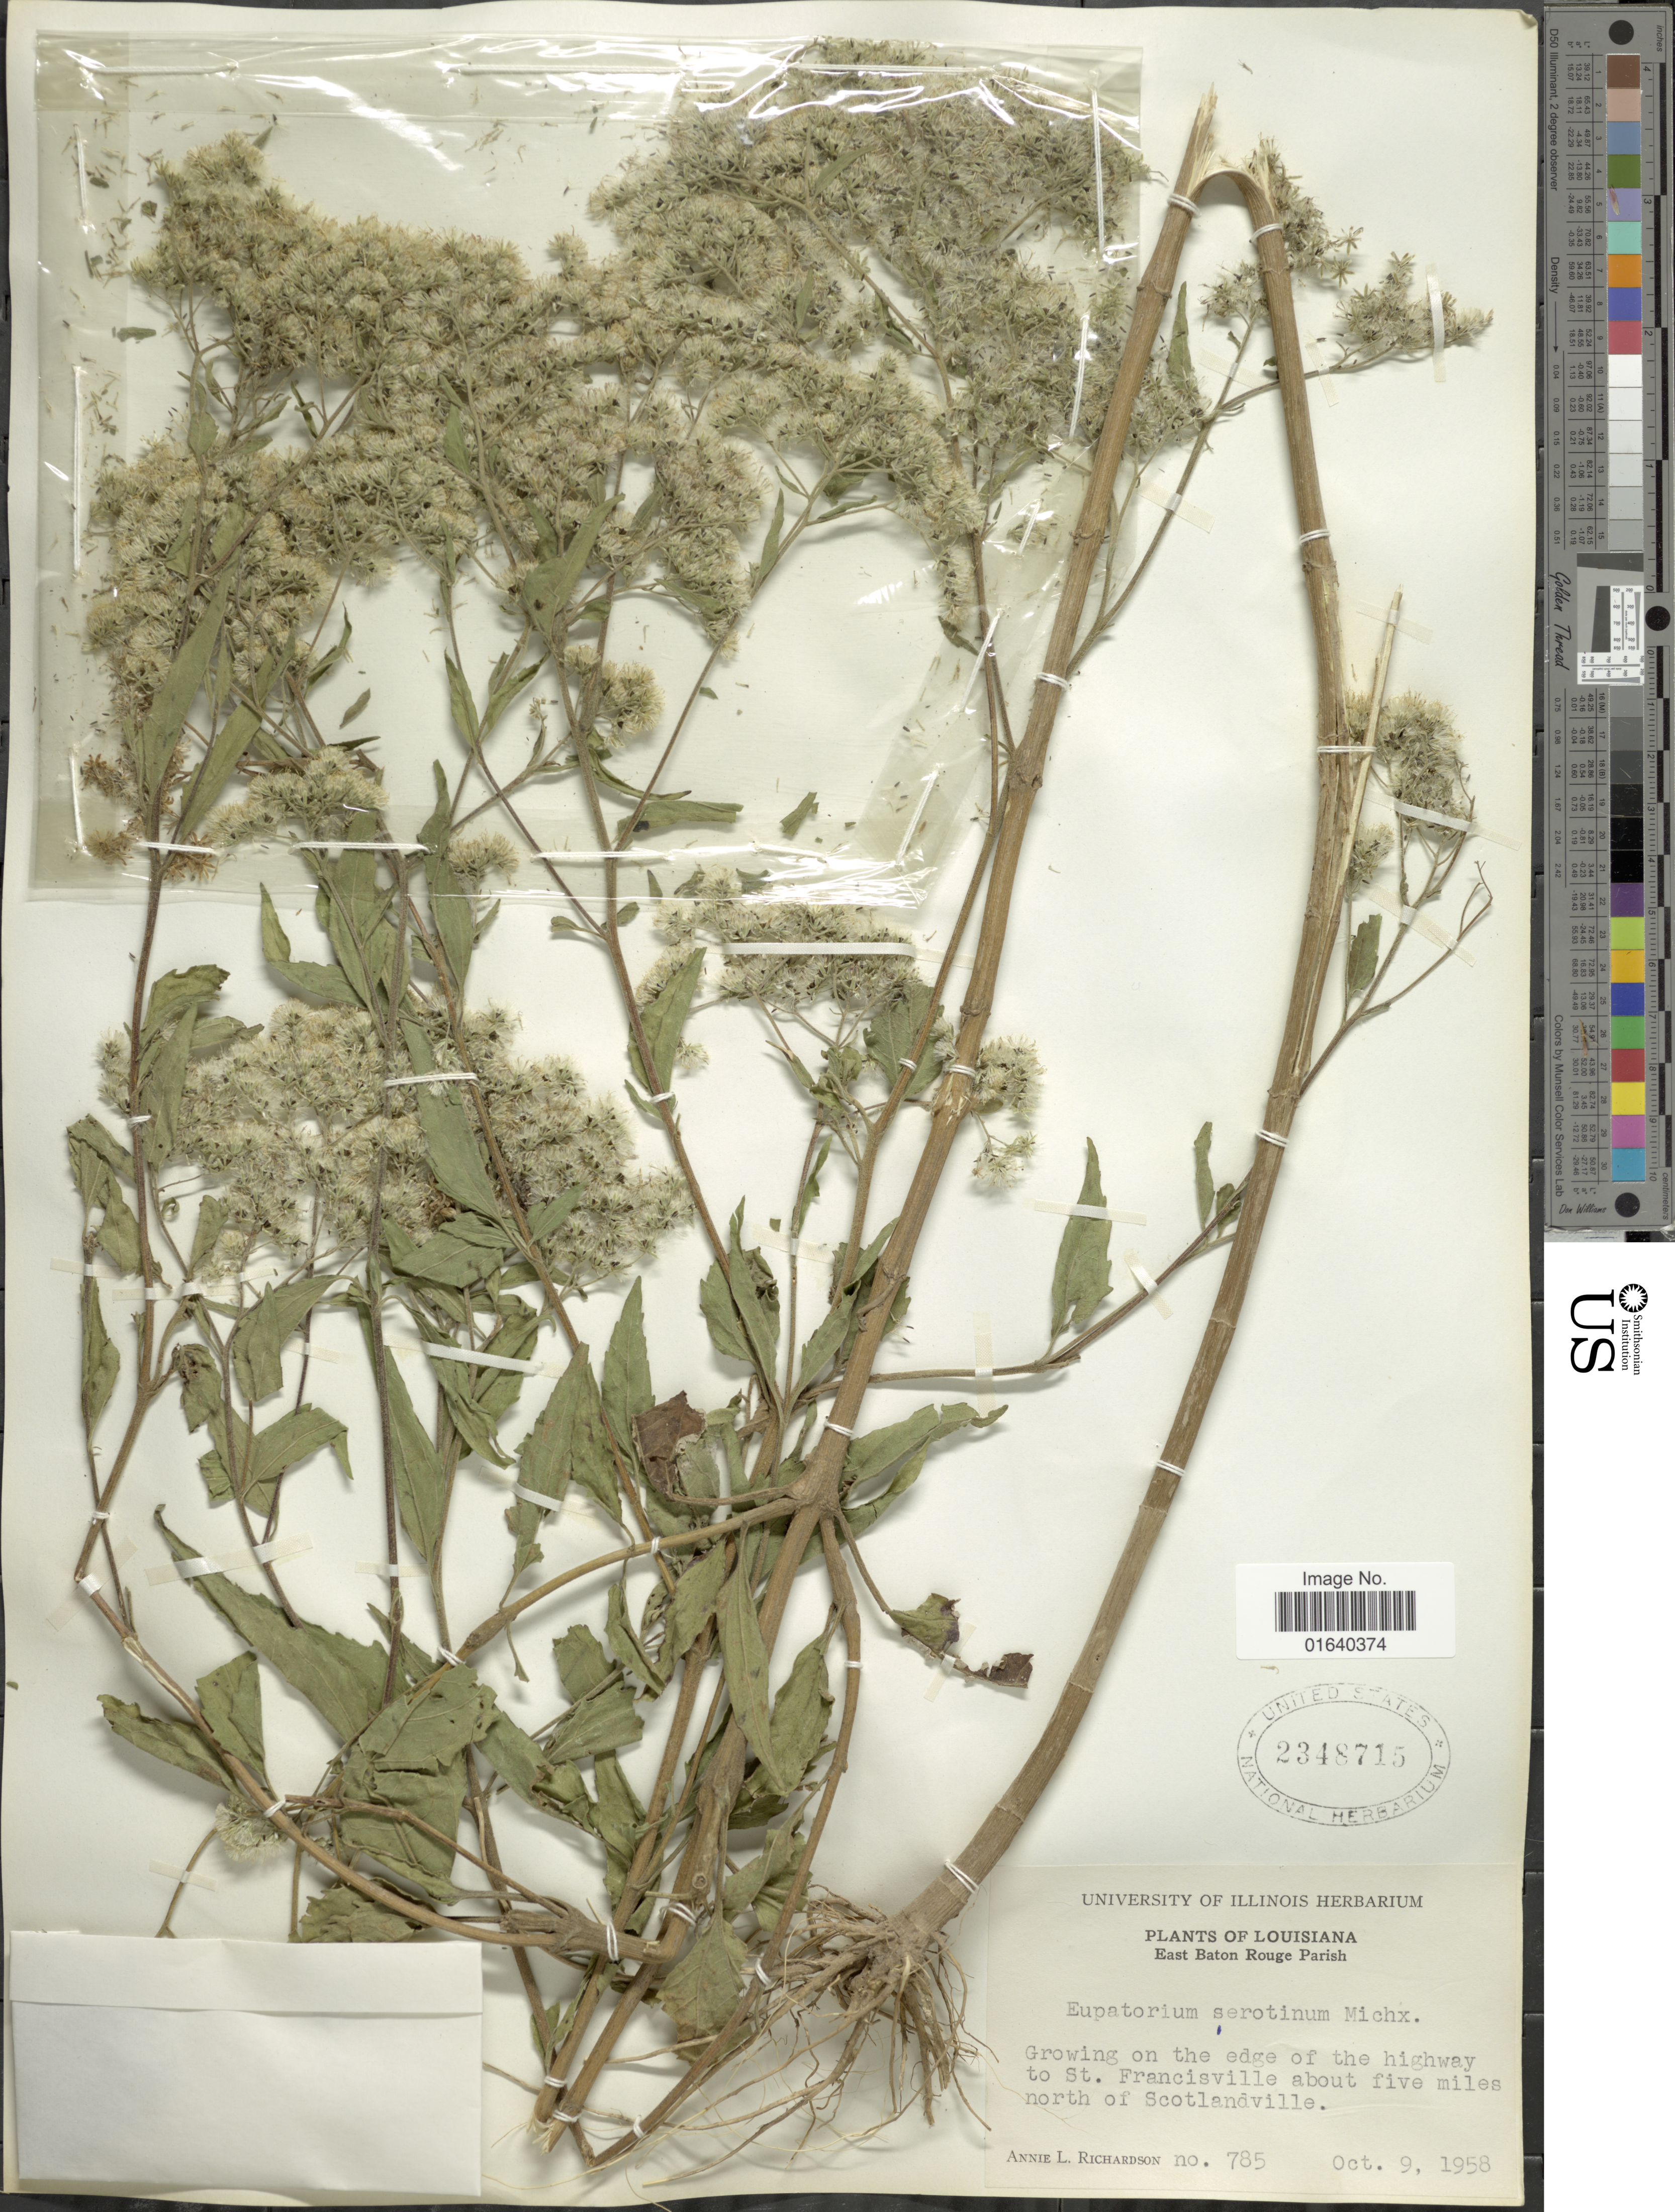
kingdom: Plantae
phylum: Tracheophyta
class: Magnoliopsida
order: Asterales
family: Asteraceae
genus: Eupatorium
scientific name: Eupatorium serotinum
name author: Michx.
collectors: A. L. Richardson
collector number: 785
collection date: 1958-10-09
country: United States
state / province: Louisiana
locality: East Batton Rouge Parish, growing on the edge of the highway to St. Framcisville about five miles north of Scotlandville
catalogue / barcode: US 2348715